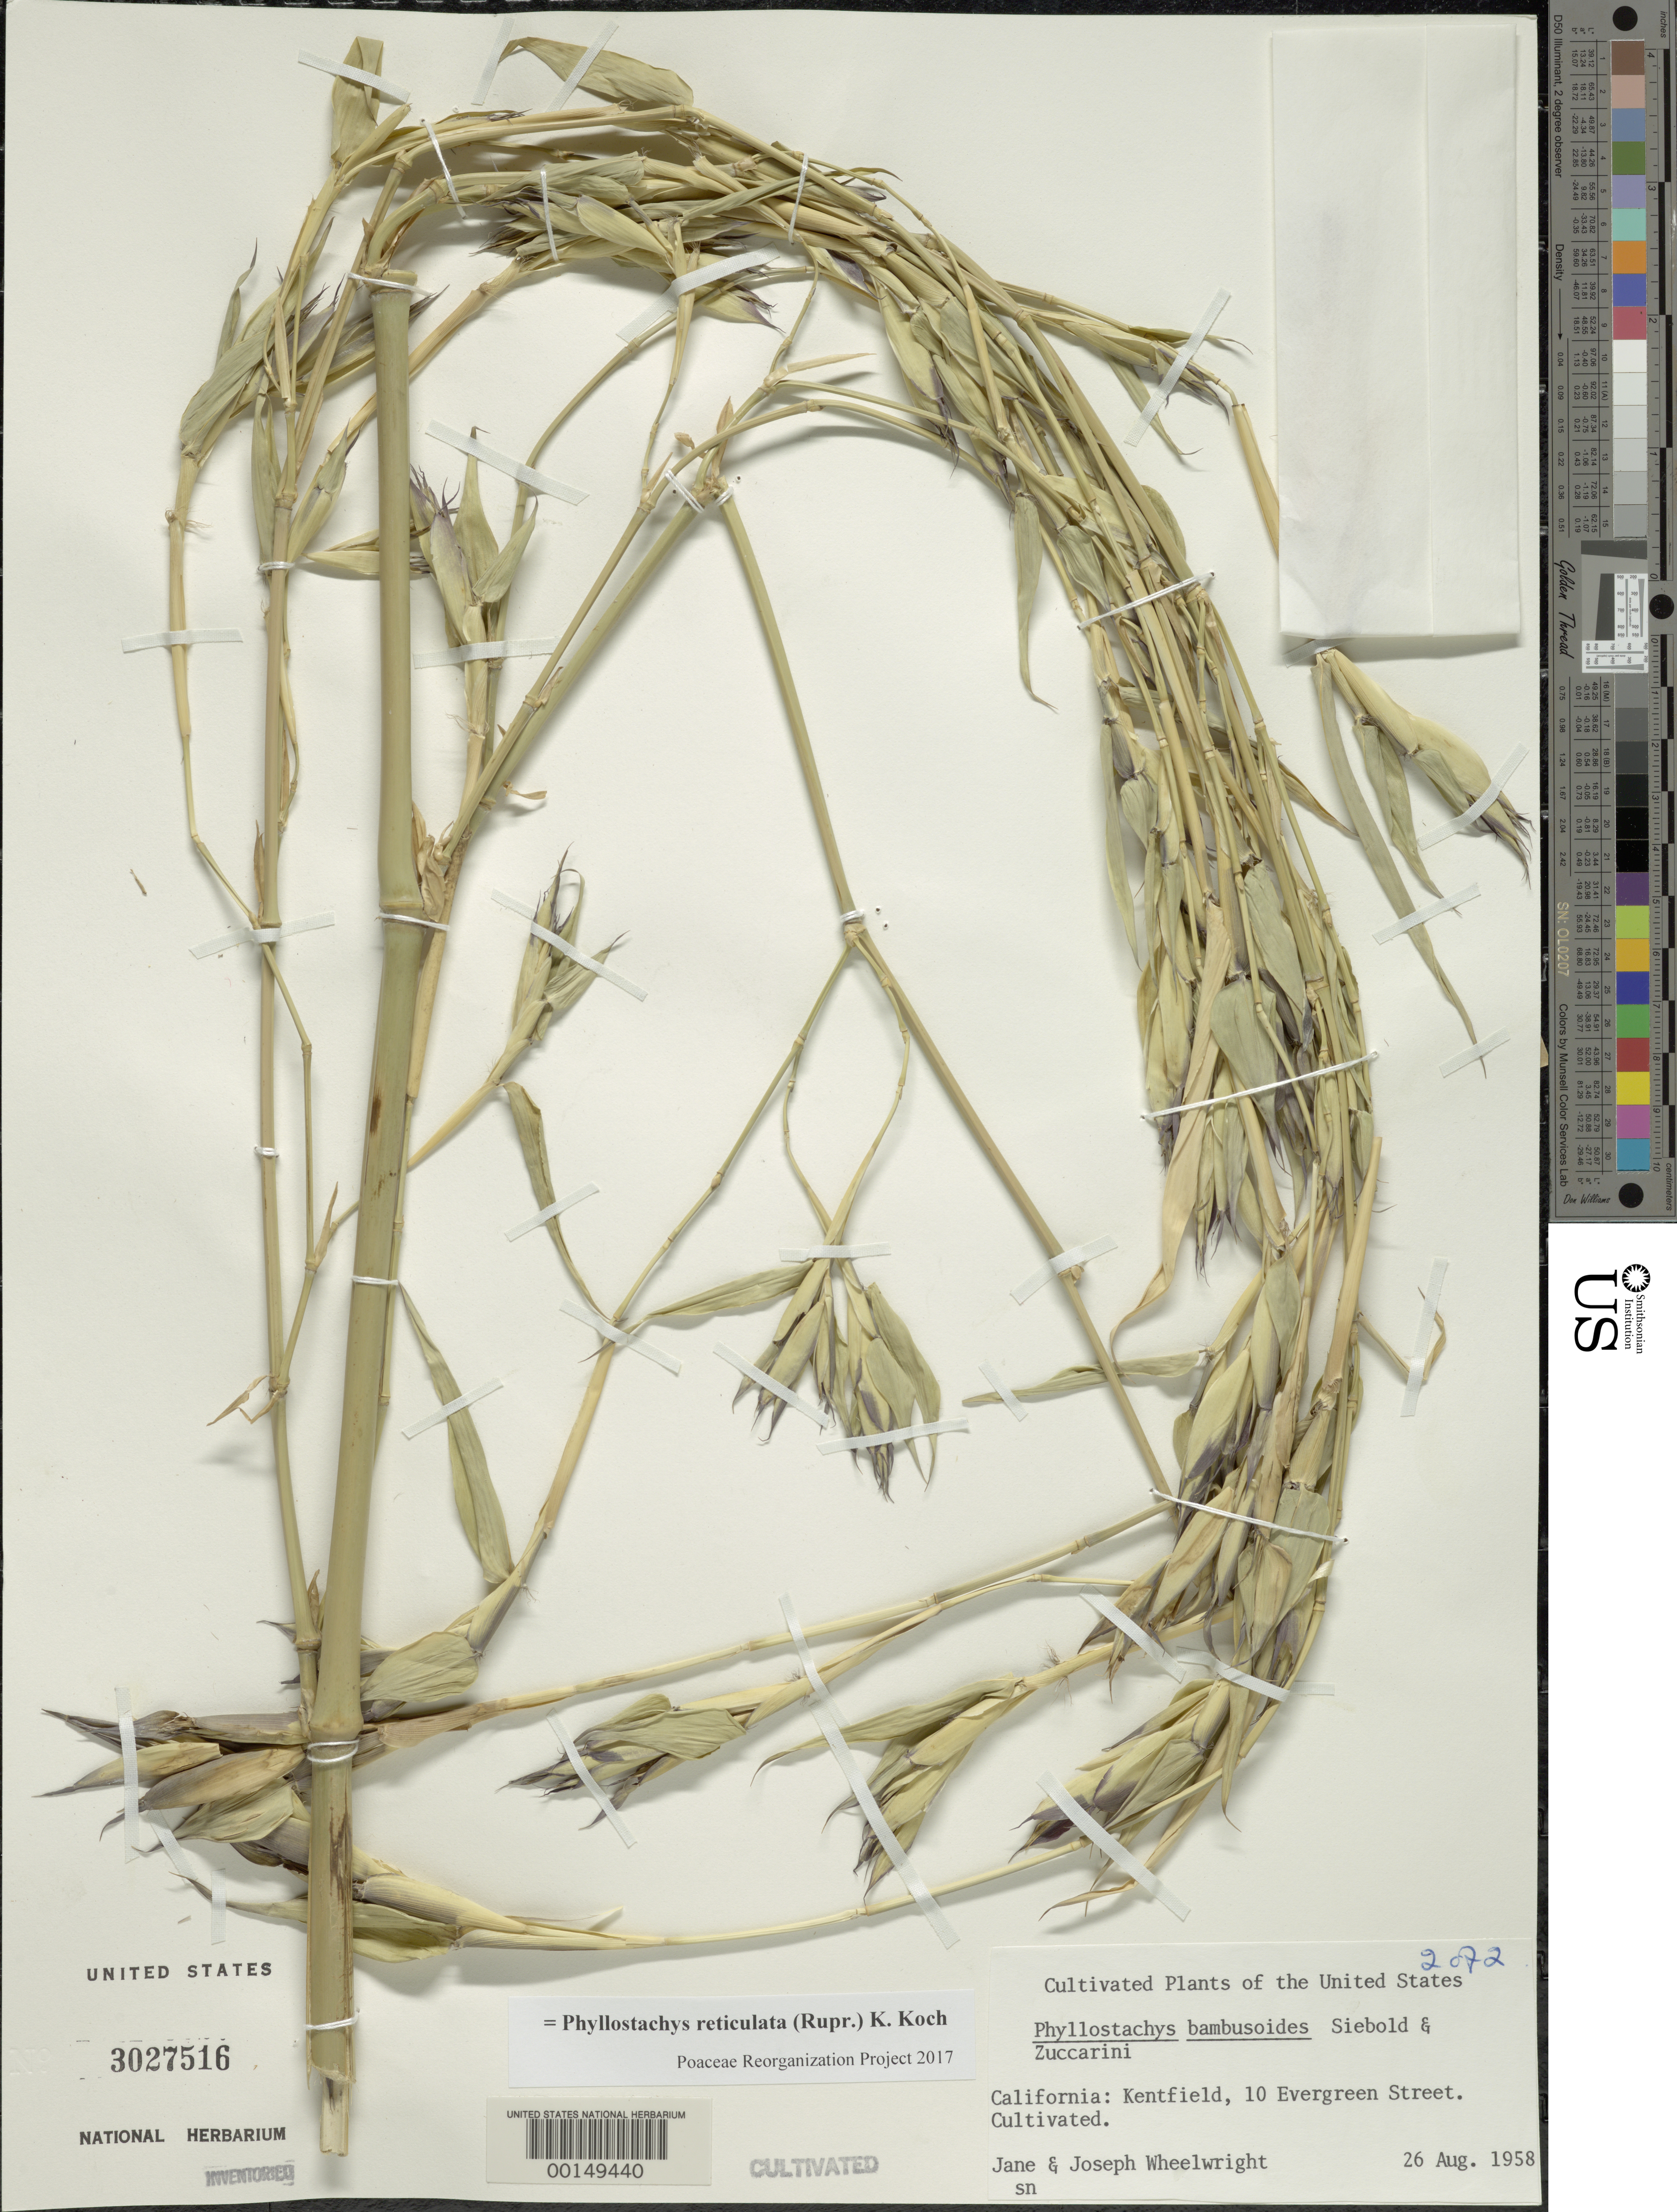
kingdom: Plantae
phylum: Tracheophyta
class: Liliopsida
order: Poales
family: Poaceae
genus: Phyllostachys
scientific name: Phyllostachys reticulata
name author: (Rupr.) K. Koch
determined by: Poaceae Reorganization Project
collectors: J. Wheelwright & J. Wheelwright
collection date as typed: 26 Aug 1958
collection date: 1958-08-26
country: United States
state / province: California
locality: Kentfield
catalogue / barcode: US 3027516